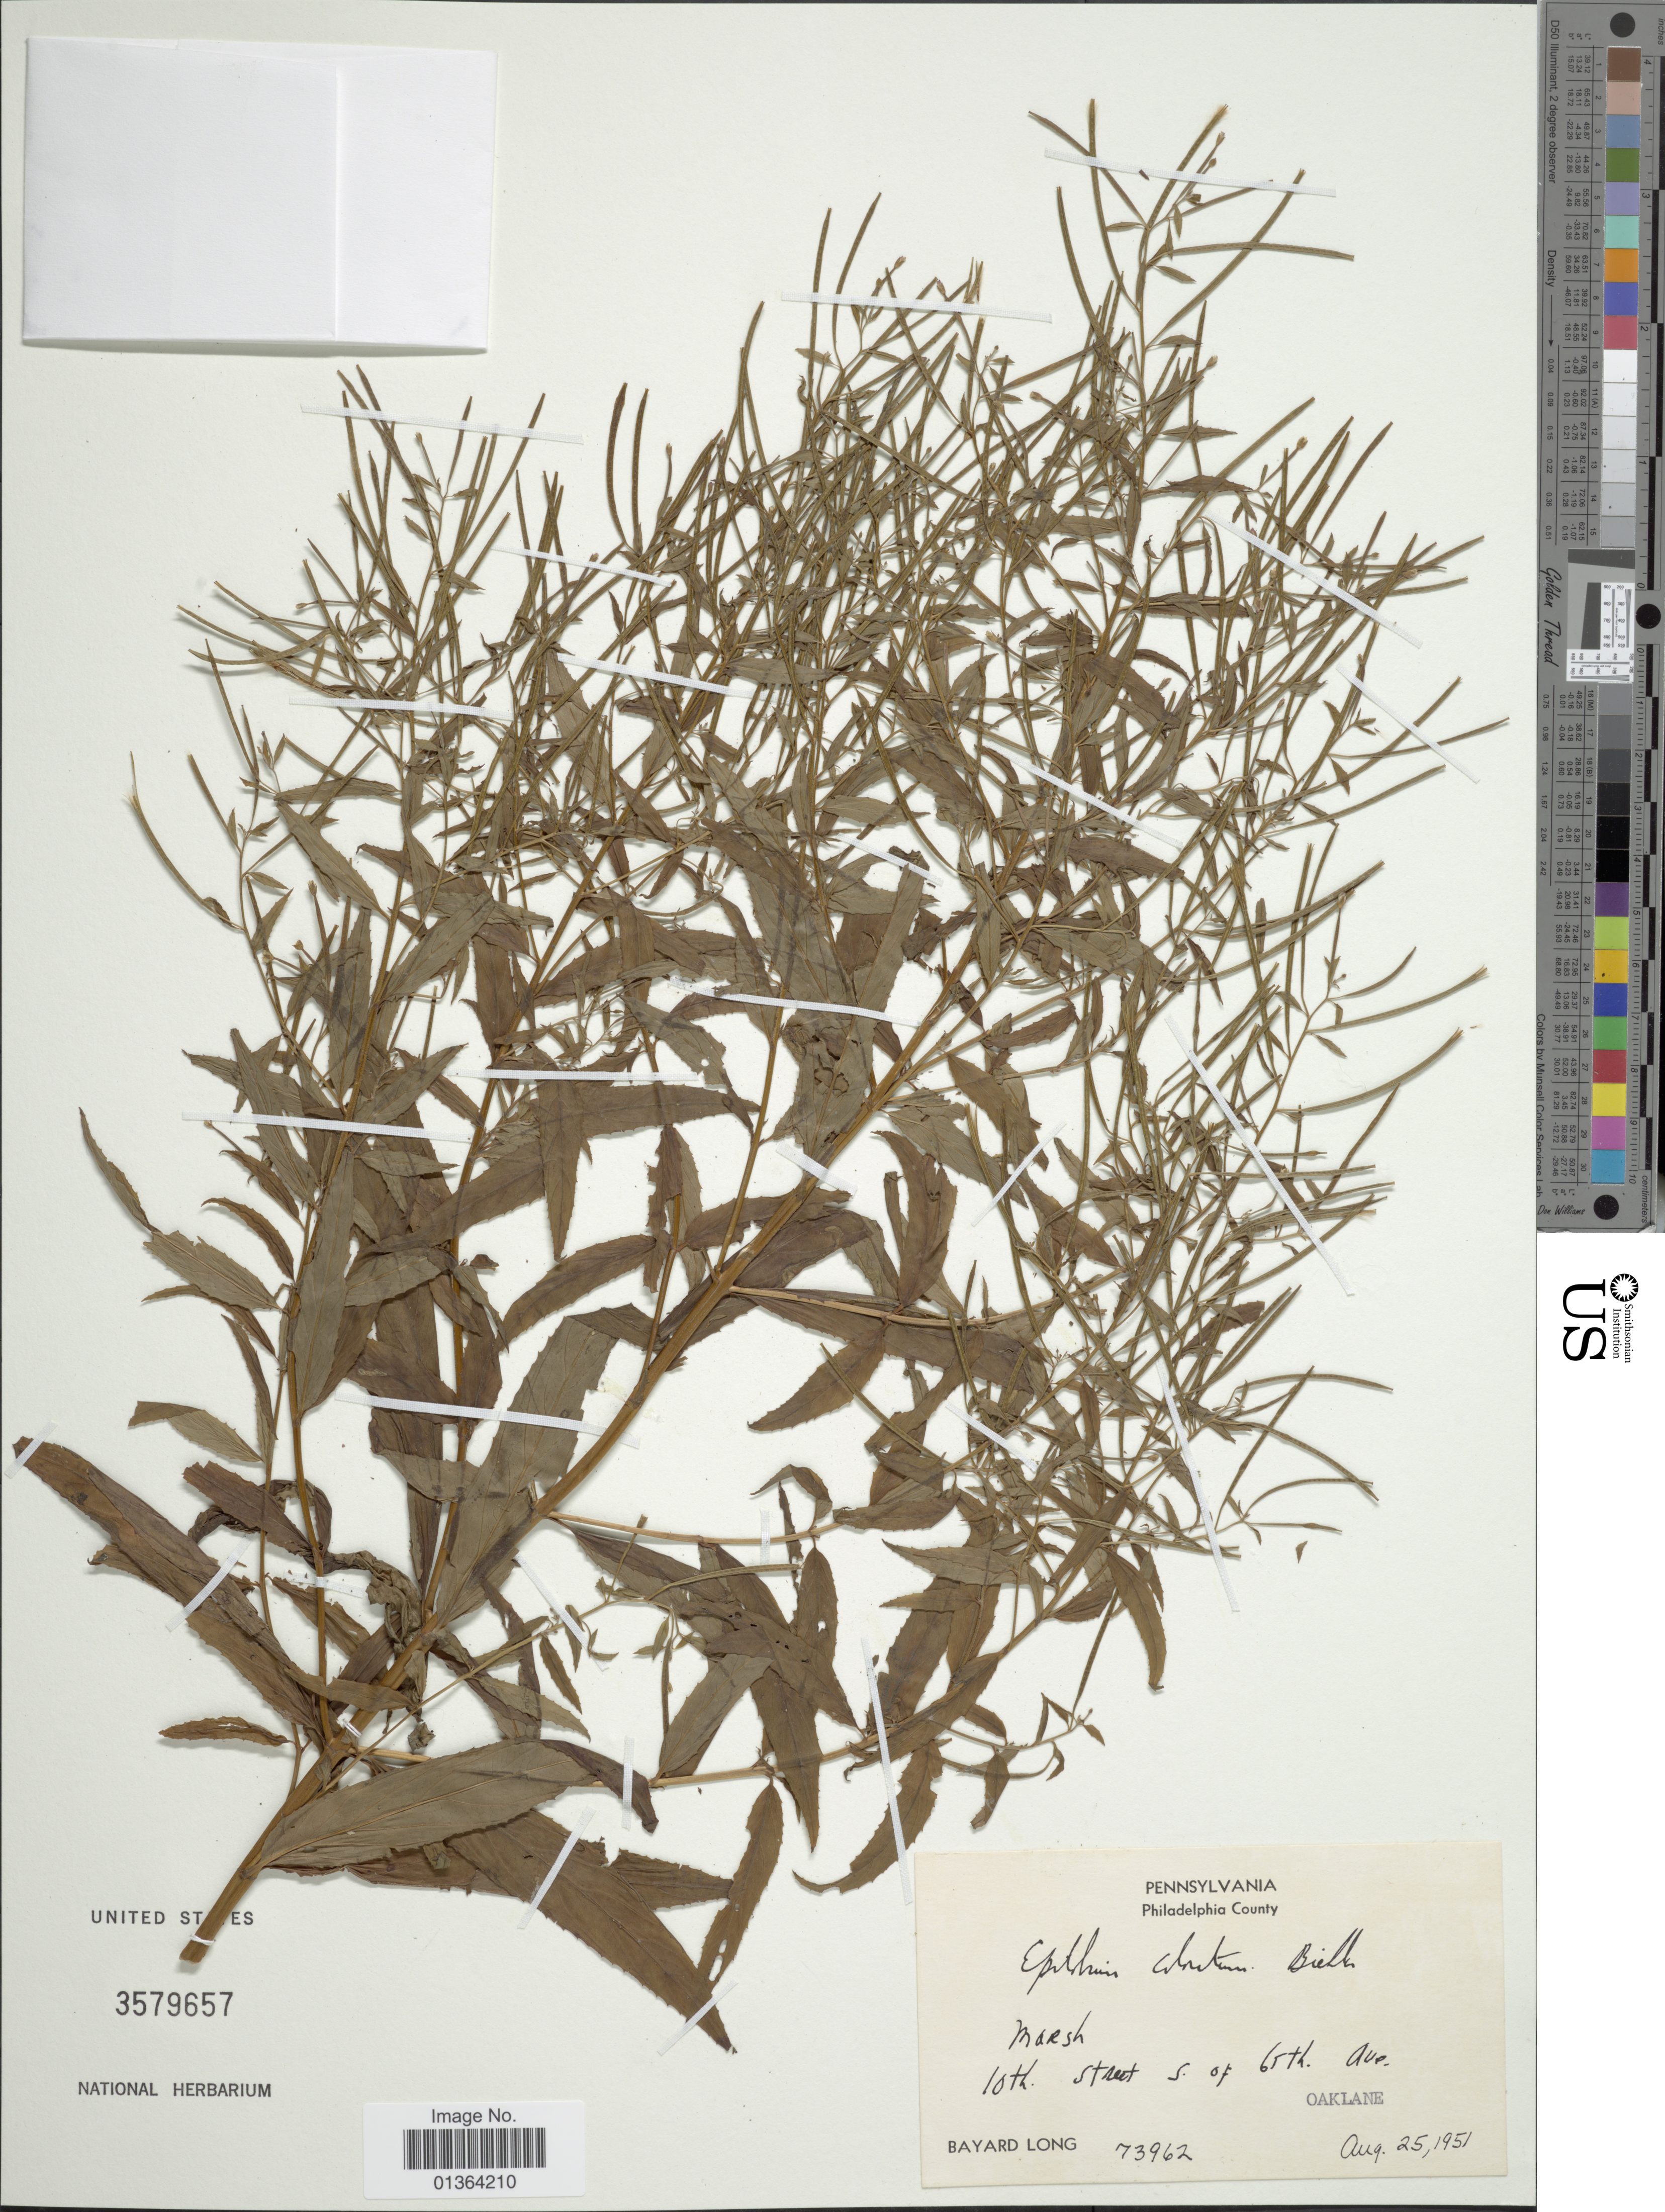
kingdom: Plantae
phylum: Tracheophyta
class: Magnoliopsida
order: Myrtales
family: Onagraceae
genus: Epilobium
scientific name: Epilobium coloratum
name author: Biehler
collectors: B. H. Long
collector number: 73962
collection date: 1951-08-25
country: United States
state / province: Pennsylvania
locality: Philadelphia County. 10th street S. of 65th Ave. Oaklane.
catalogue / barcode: US 3579657